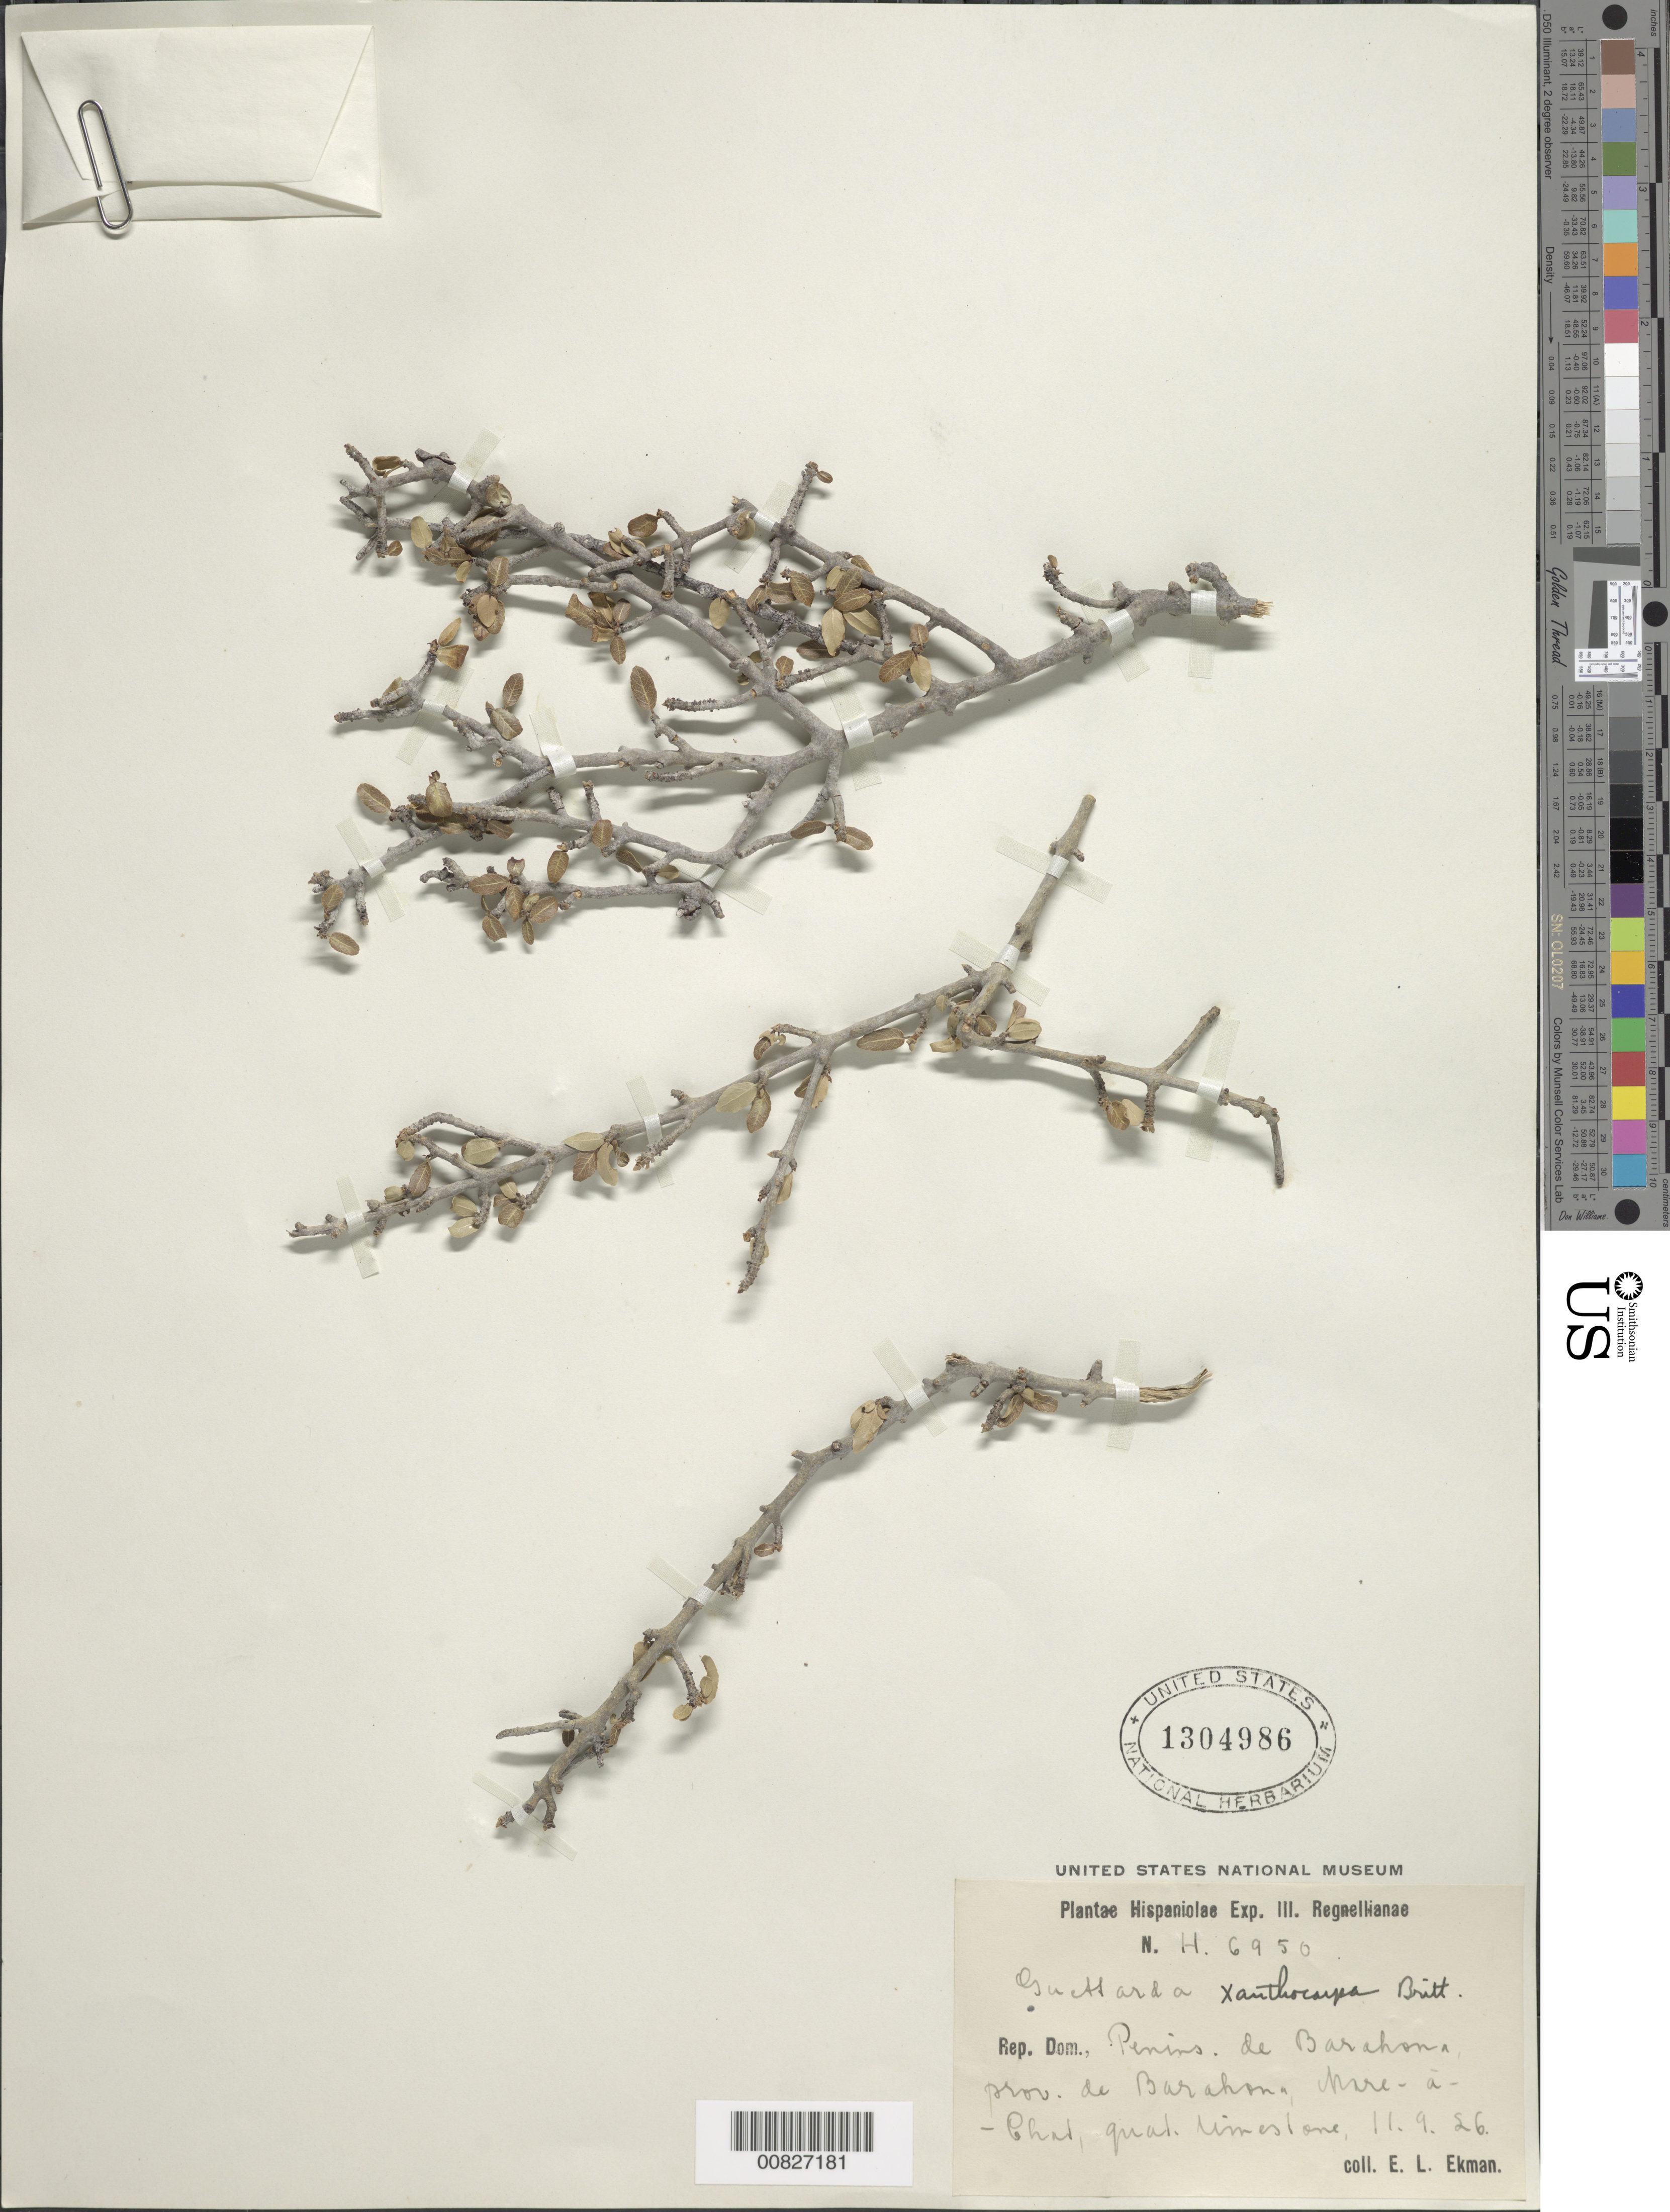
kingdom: Plantae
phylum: Tracheophyta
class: Magnoliopsida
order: Gentianales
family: Rubiaceae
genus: Guettarda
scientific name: Guettarda cueroensis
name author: Britton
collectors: E. L. Ekman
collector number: H 6950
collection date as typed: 11 Sep 1926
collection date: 1926-09-11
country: Dominican Republic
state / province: Barahona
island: Hispaniola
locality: Peninsula de Barahona, Mare-à-Chat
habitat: Qual. limestone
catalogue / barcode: US 1304986